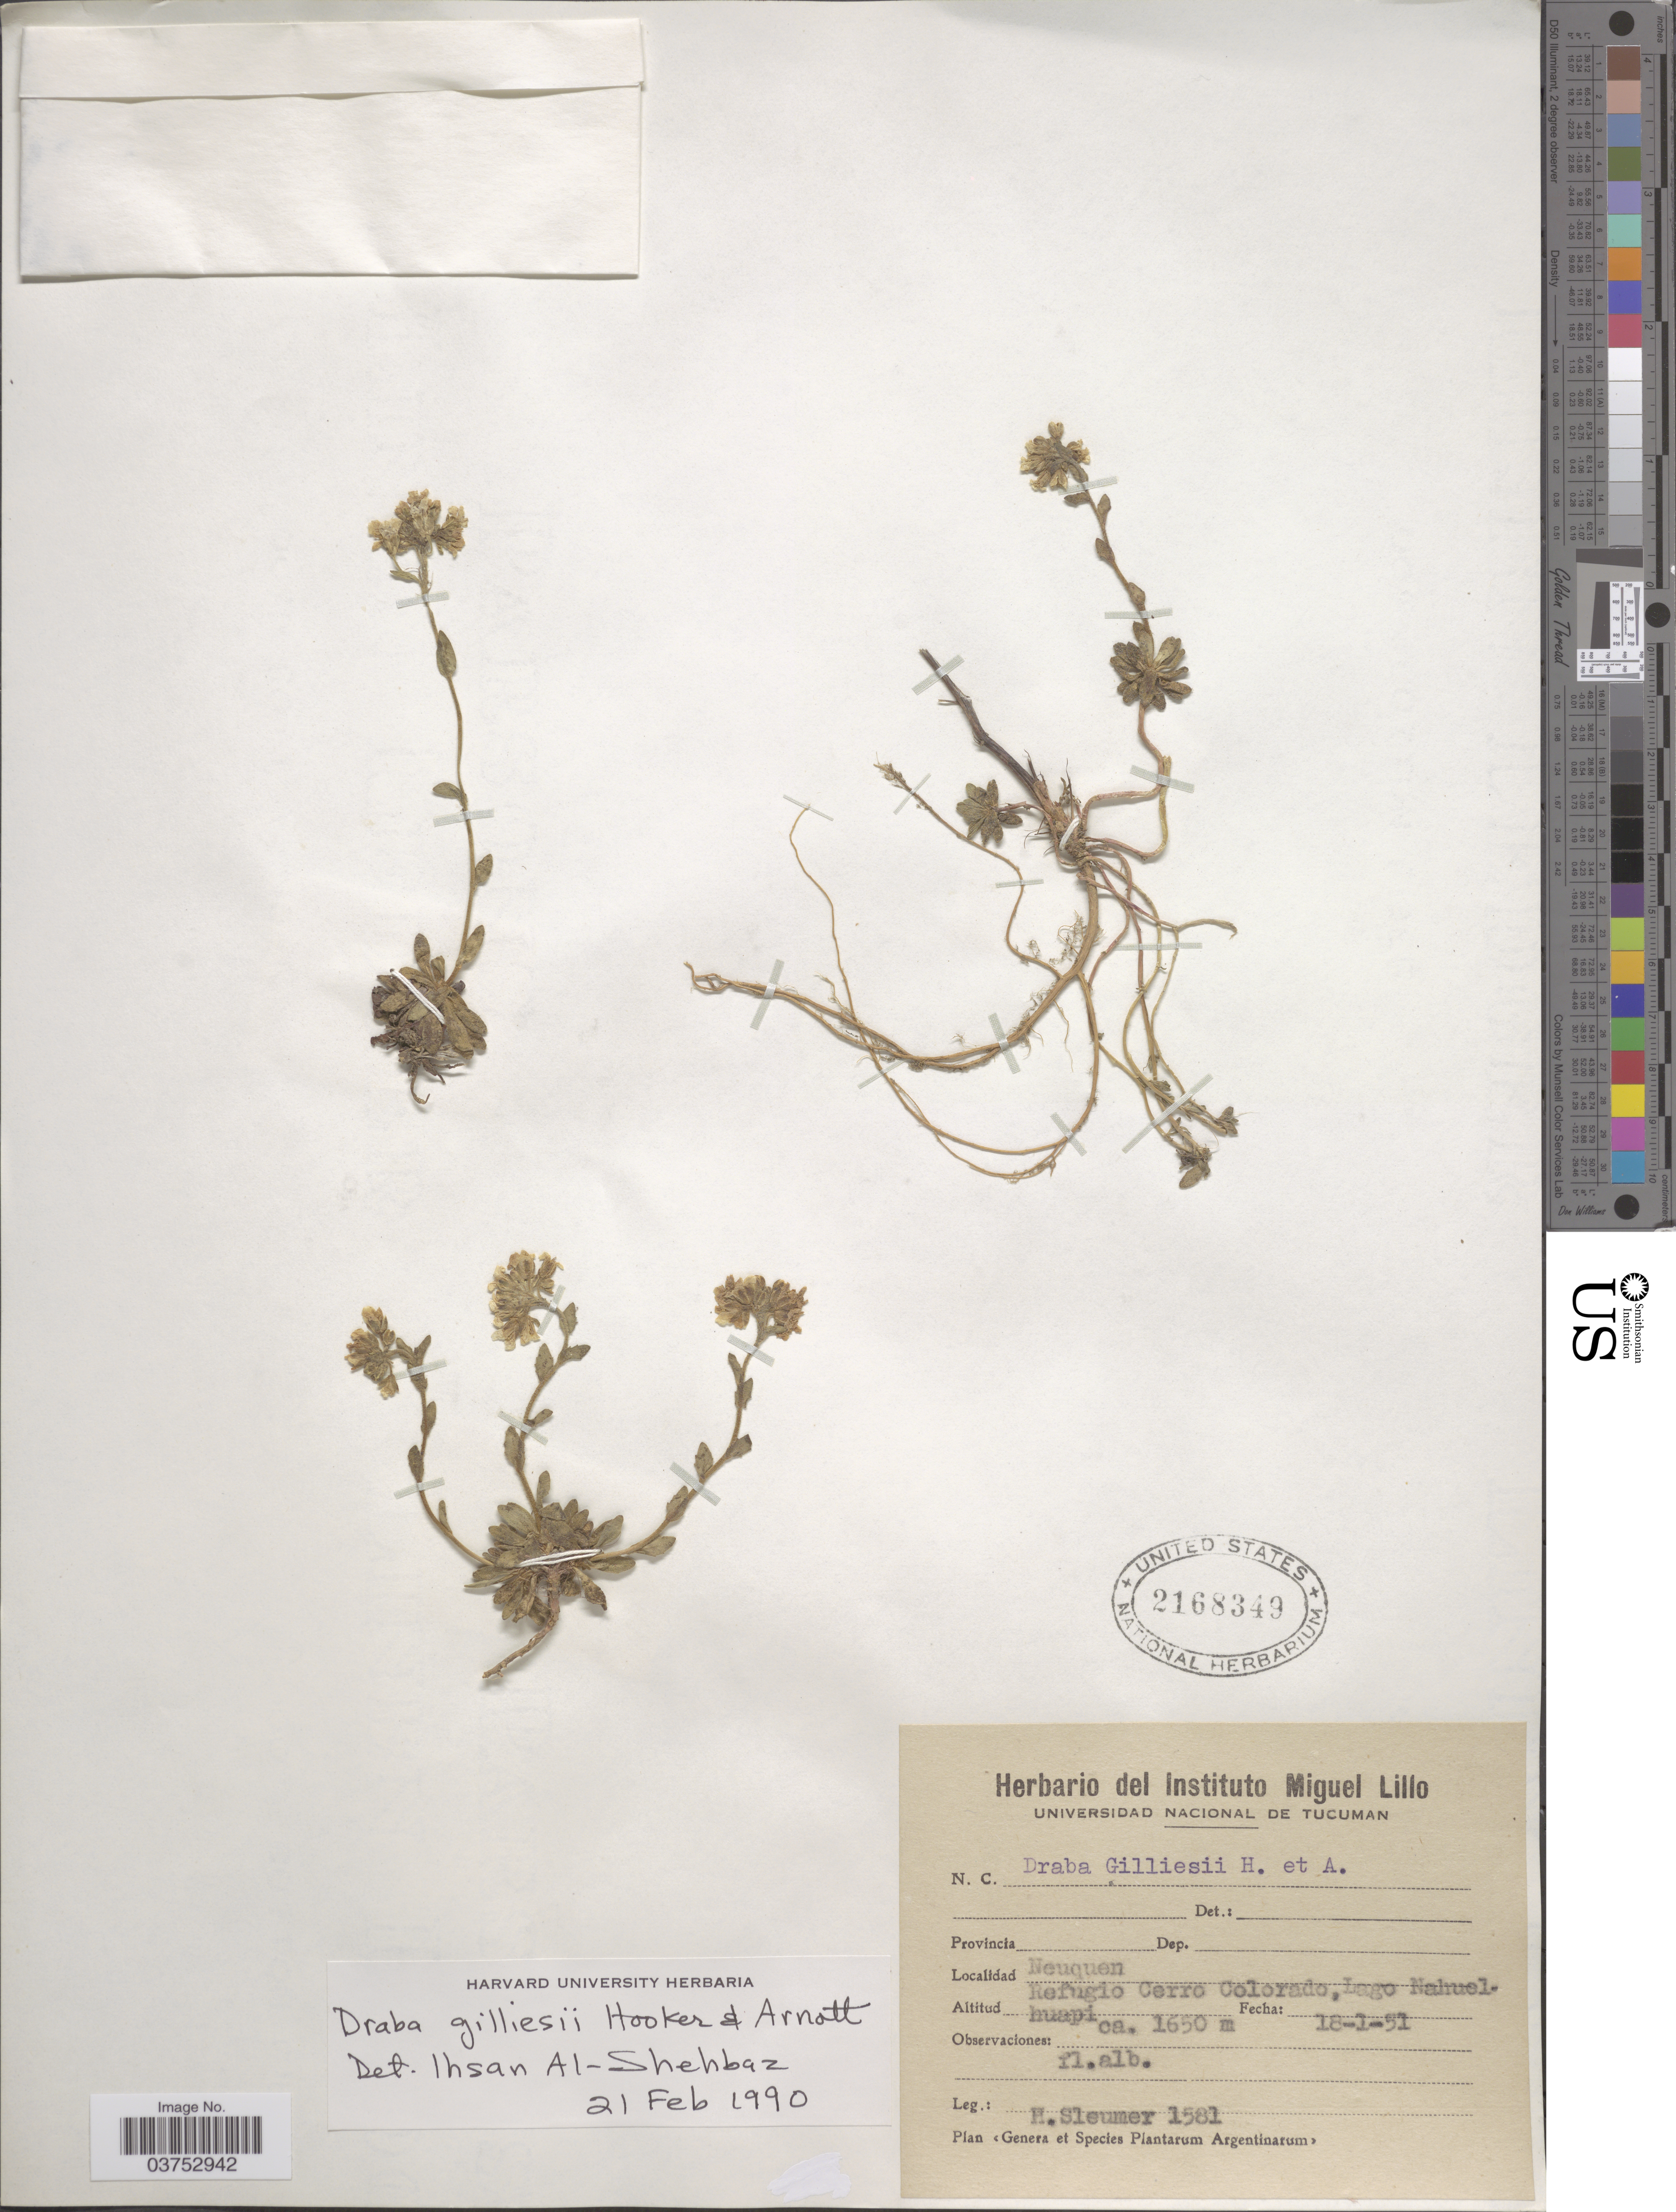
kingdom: Plantae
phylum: Tracheophyta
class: Magnoliopsida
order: Brassicales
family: Brassicaceae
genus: Draba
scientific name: Draba gilliesii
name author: Hook. & Arn.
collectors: H. O. Sleumer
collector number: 1581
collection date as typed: Transcribed d/m/y: 18/1/51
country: Argentina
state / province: Neuquen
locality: Refugio Cerro Colorado, Lago Nahuel-huapi.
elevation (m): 1650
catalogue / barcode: US 2168349